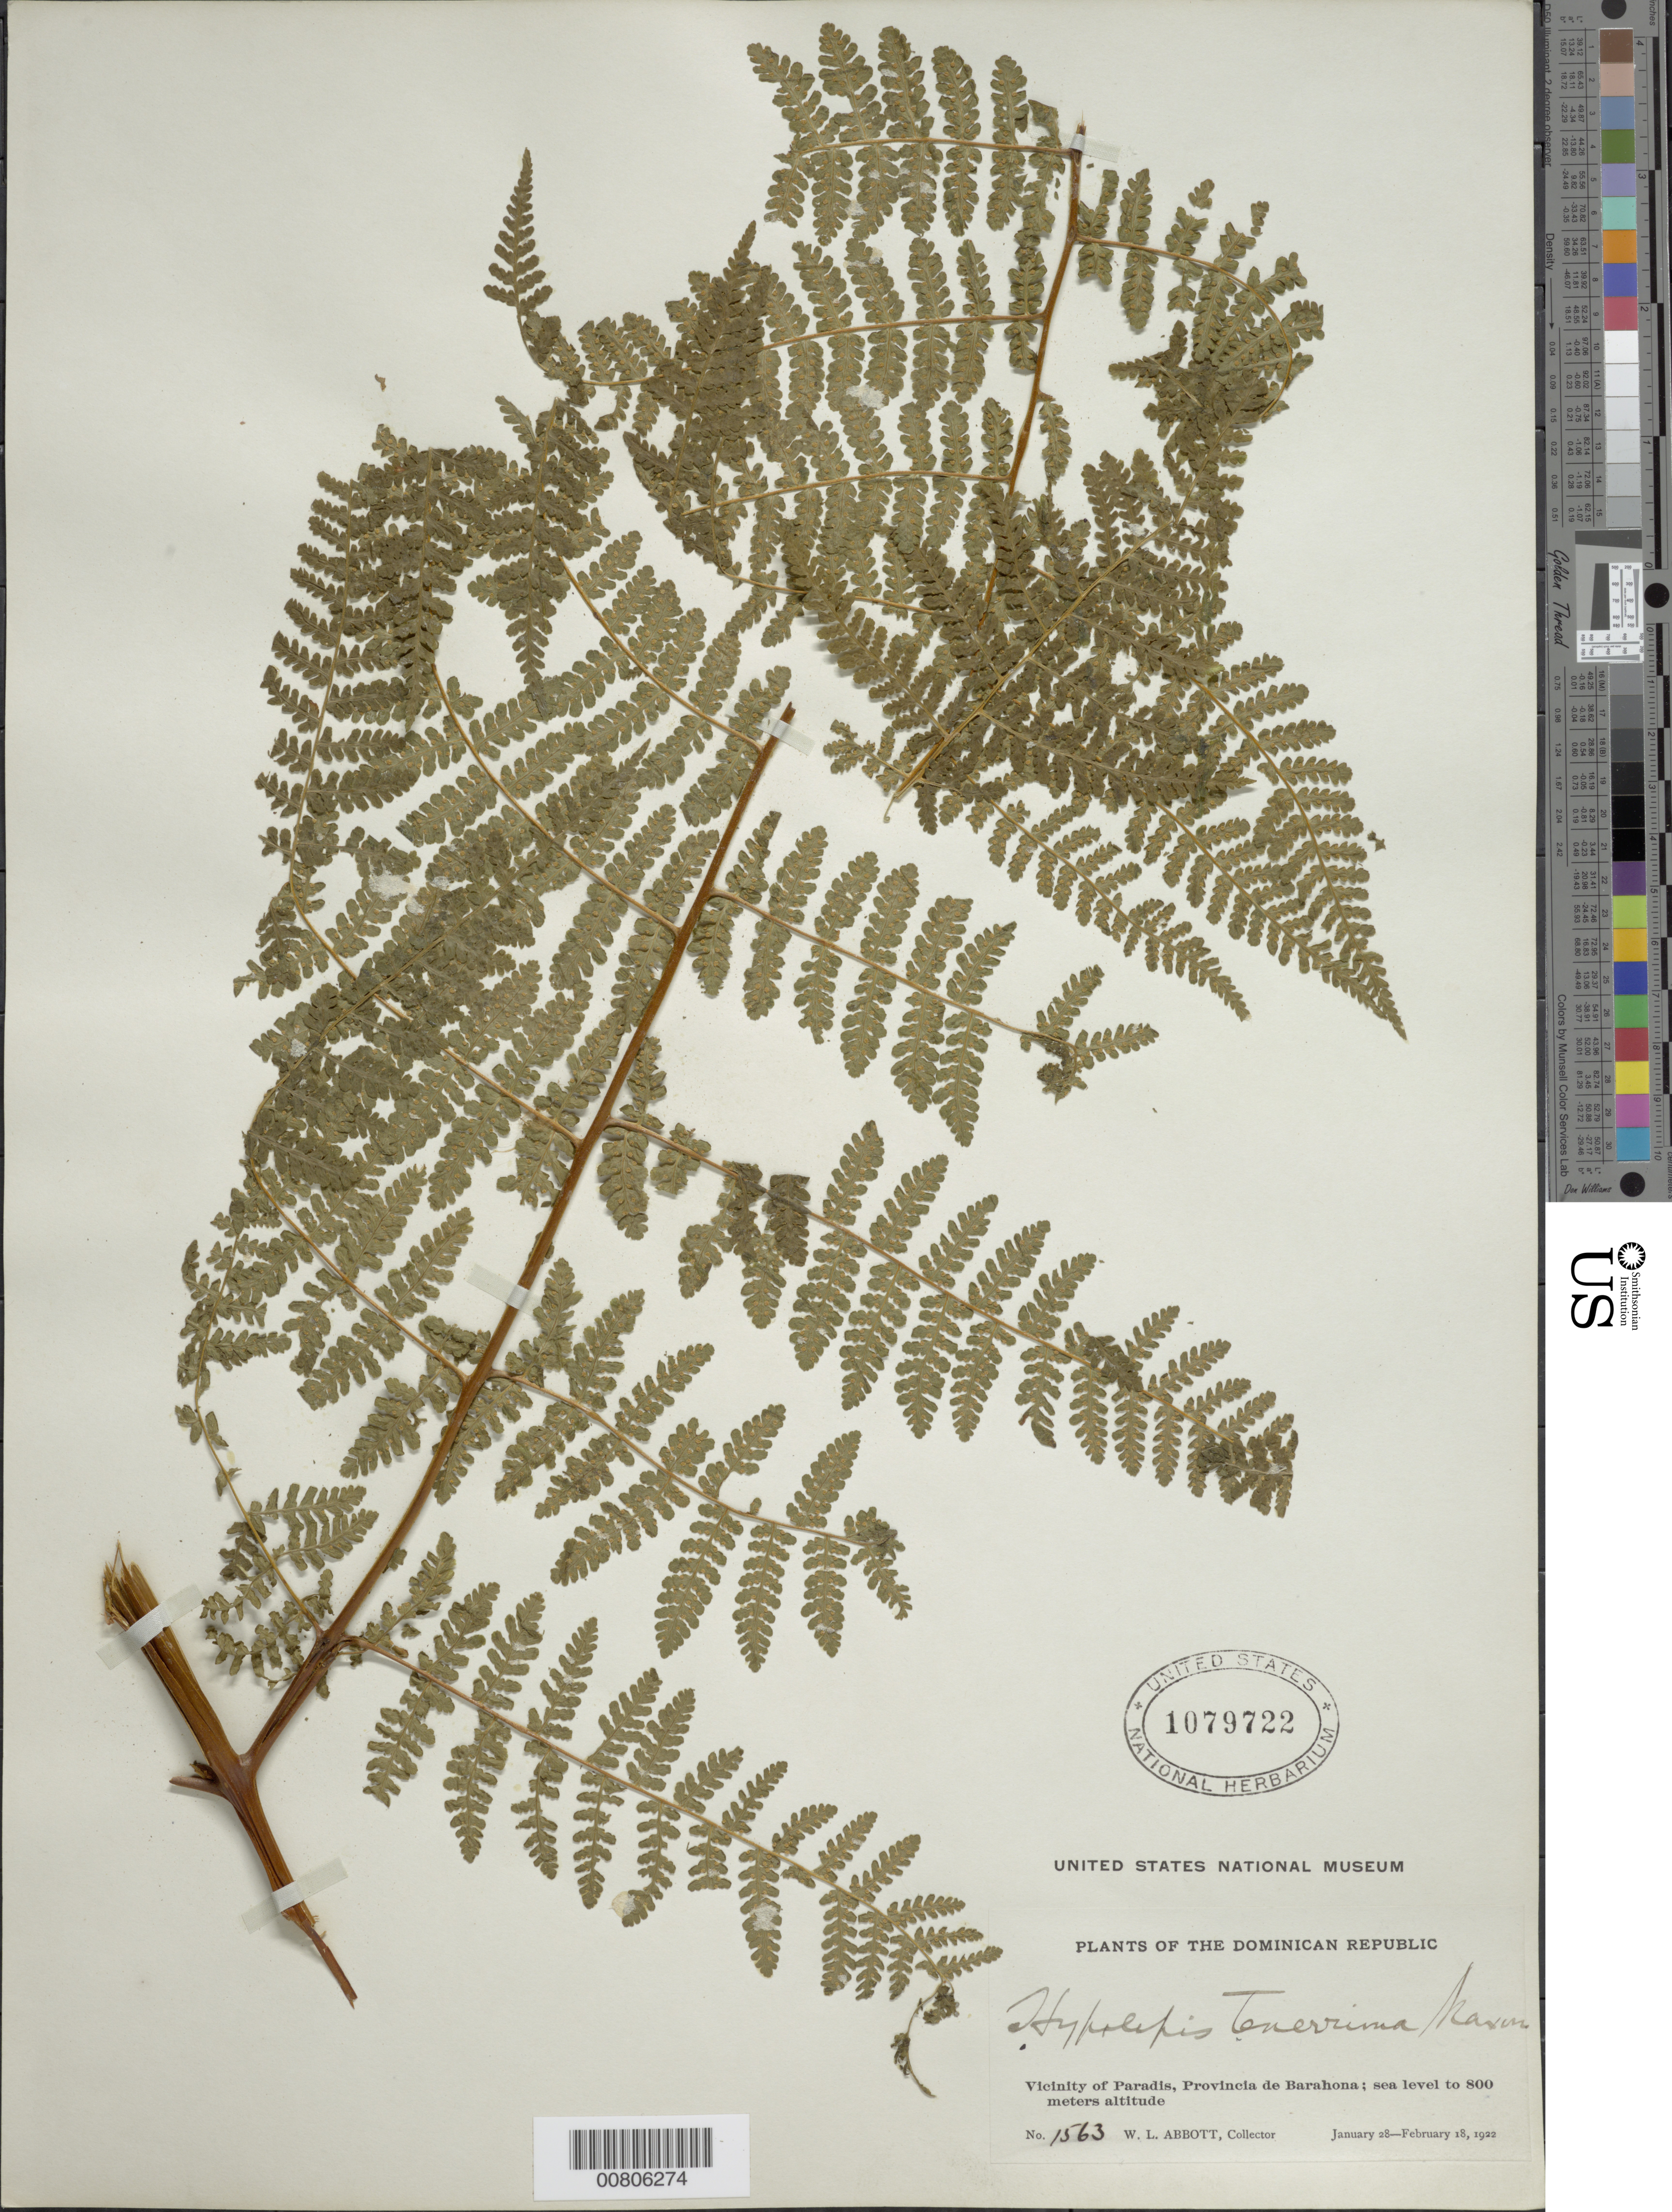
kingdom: Plantae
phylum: Tracheophyta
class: Polypodiopsida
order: Polypodiales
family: Dennstaedtiaceae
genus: Hypolepis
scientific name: Hypolepis tenerrima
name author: Maxon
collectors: W. L. Abbott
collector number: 1563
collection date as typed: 28 Jan 1922 to 18 Feb 1922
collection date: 1922-01-28/1922-02-18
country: Dominican Republic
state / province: Barahona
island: Hispaniola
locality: Paradis vicinity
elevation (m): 0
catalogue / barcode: US 1079722